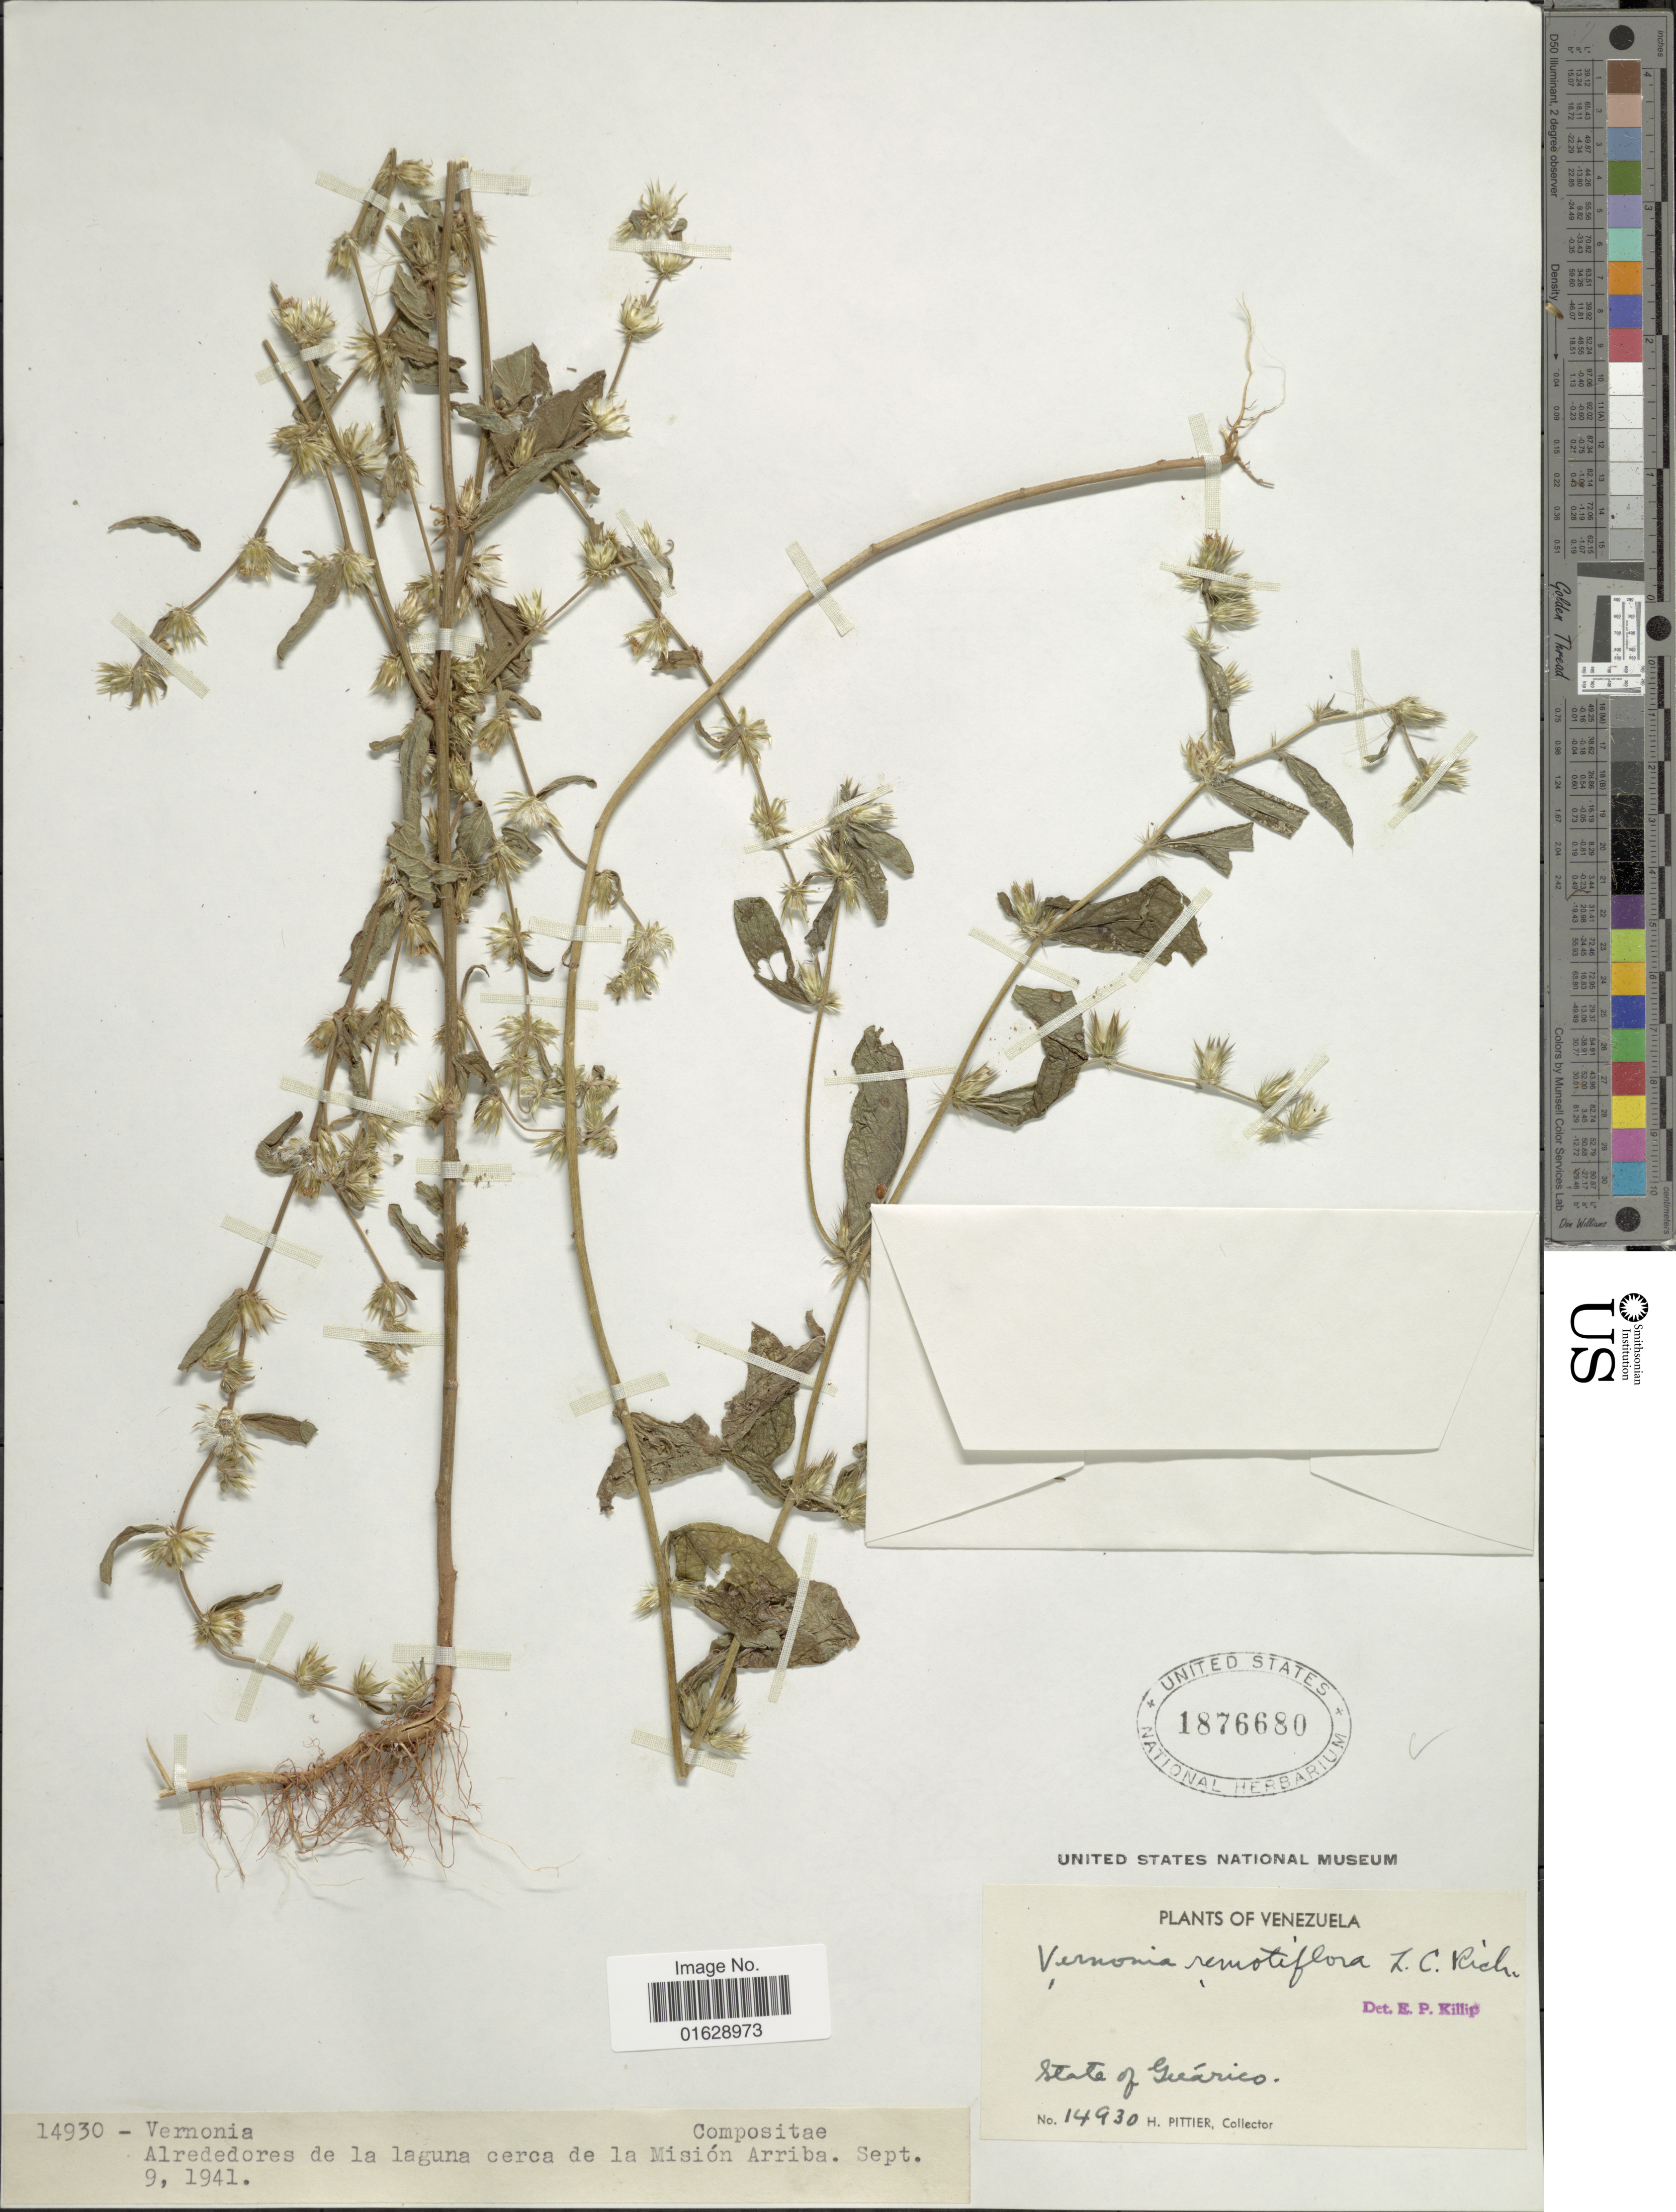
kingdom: Plantae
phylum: Tracheophyta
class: Magnoliopsida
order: Asterales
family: Asteraceae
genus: Lepidaploa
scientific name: Lepidaploa remotiflora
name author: (Rich.) H. Rob.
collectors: H. F. Pittier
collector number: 14930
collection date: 1941-09-09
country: Venezuela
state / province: Guárico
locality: Alrededores de la laguna cerca de la Mision Arriba.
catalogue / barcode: US 1876680